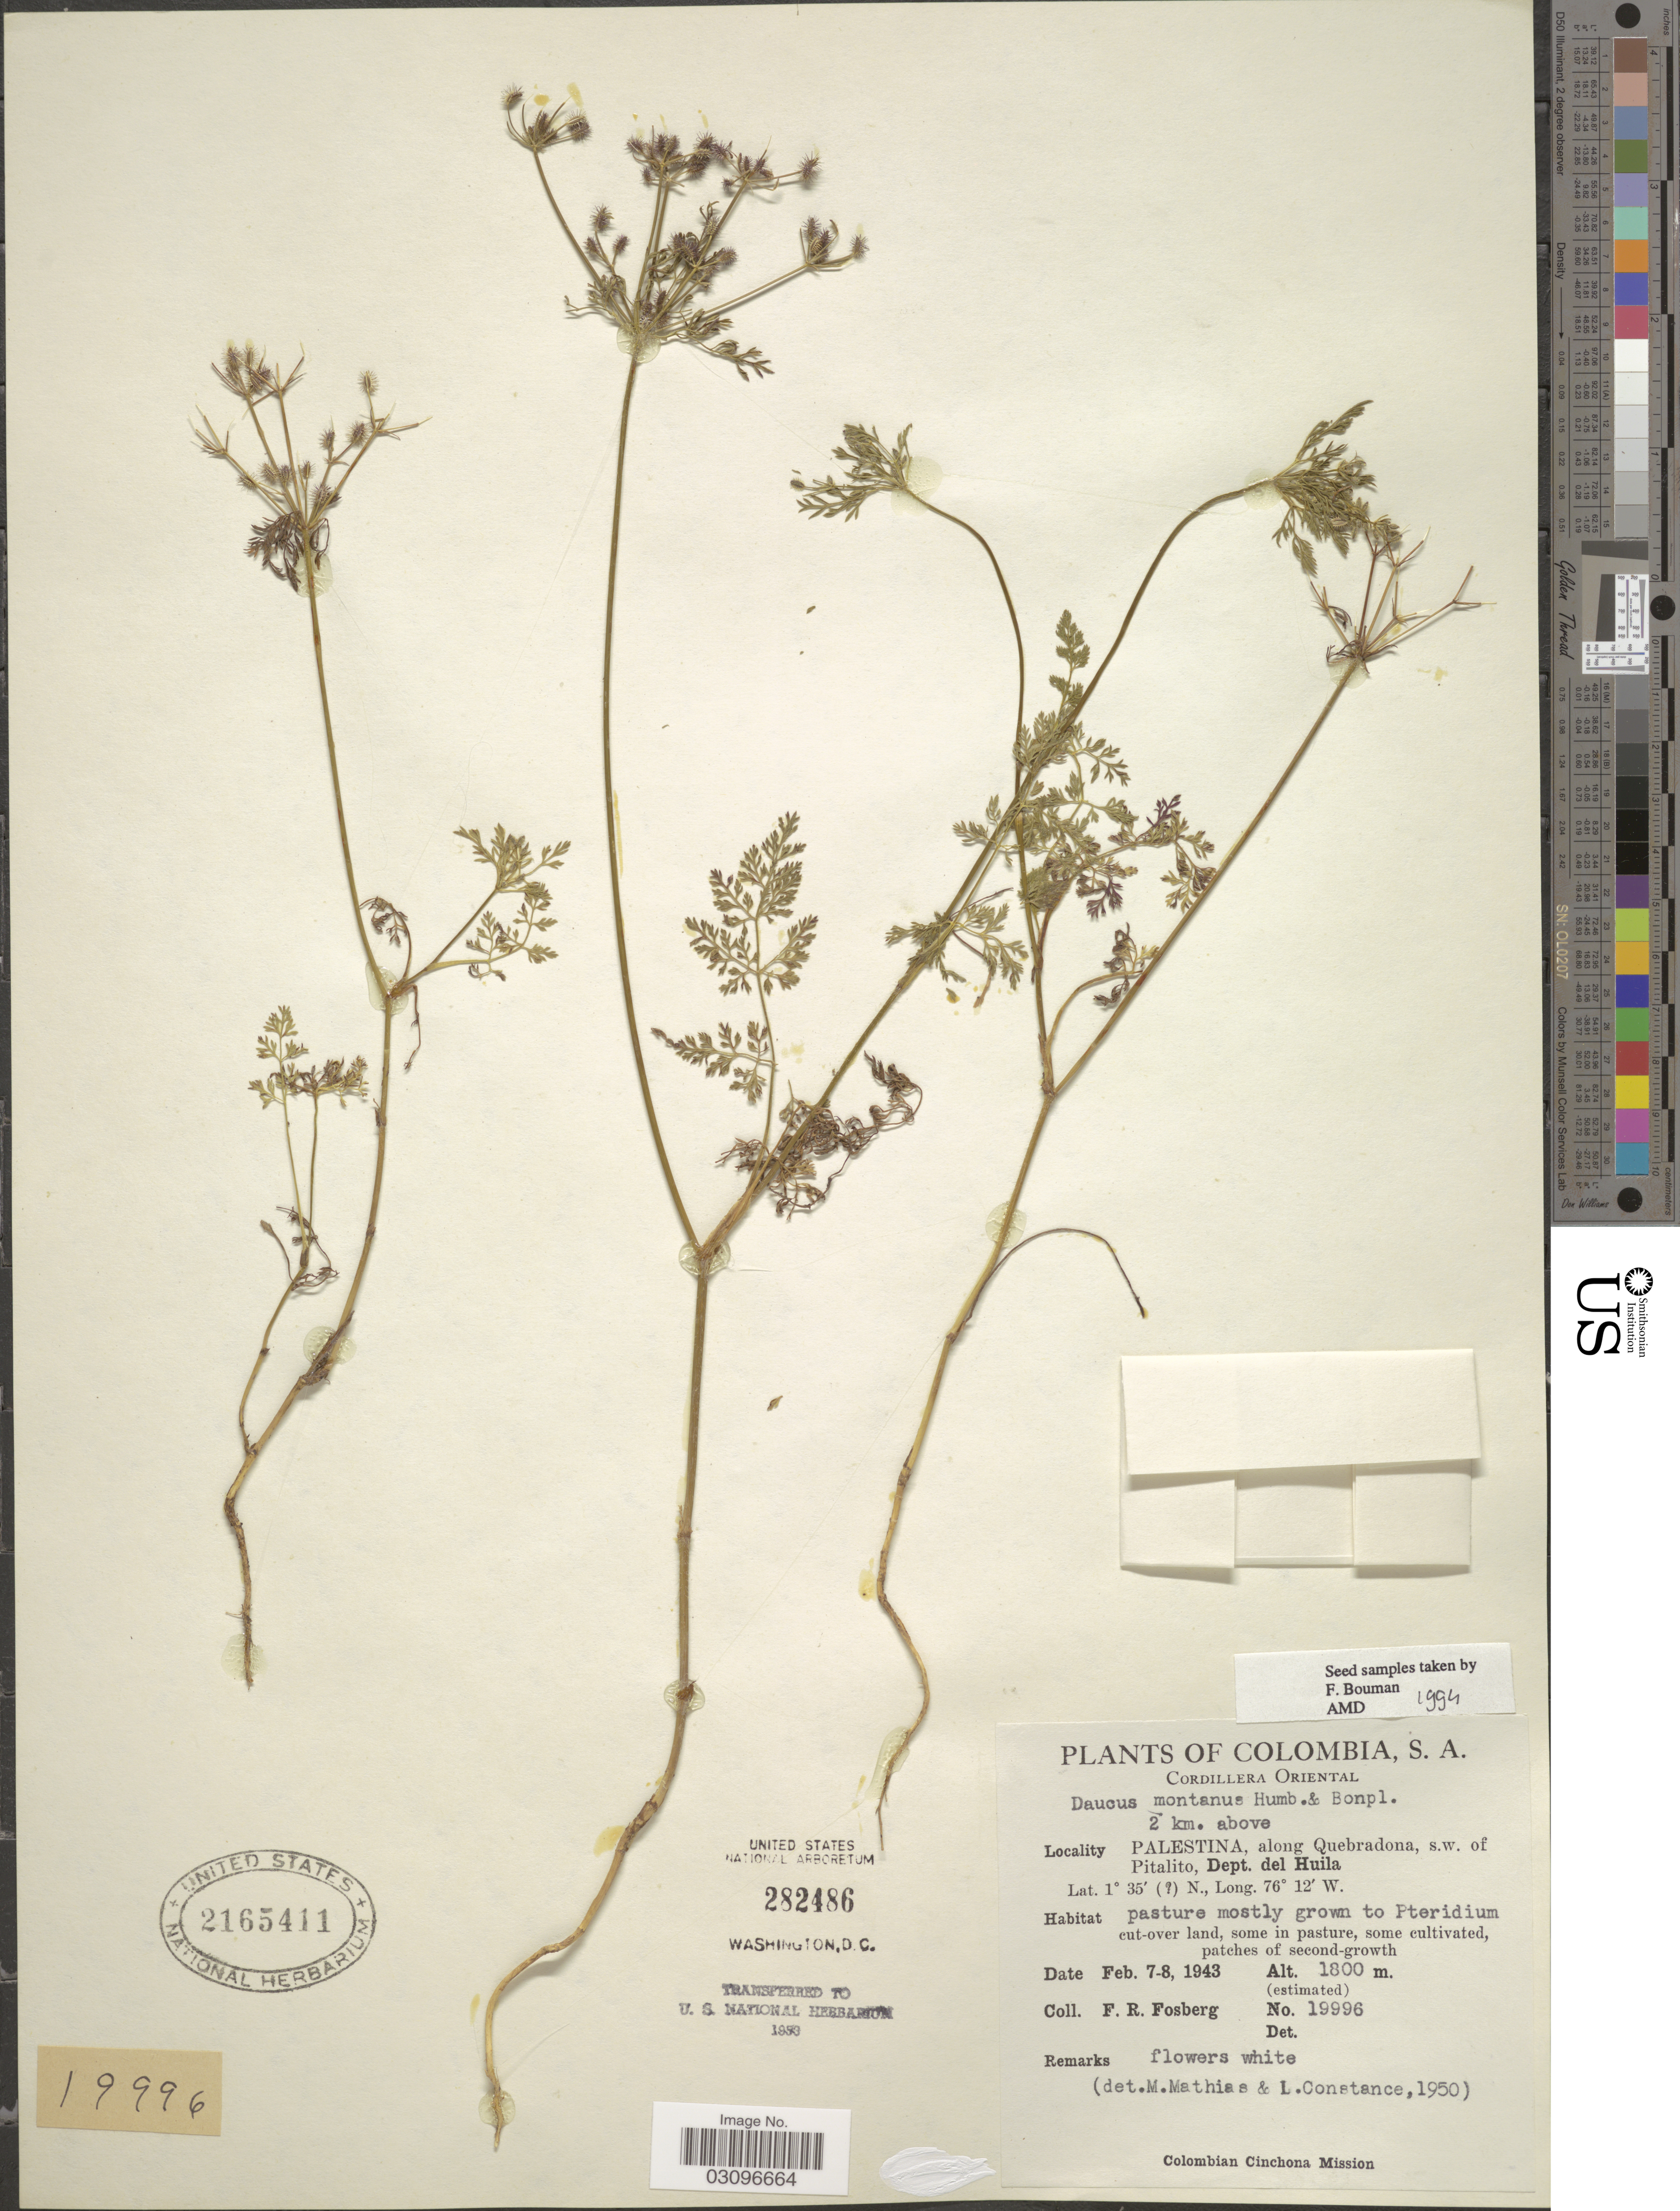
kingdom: Plantae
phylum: Tracheophyta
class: Magnoliopsida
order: Apiales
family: Apiaceae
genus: Daucus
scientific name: Daucus montanus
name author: Humb. & Bonpl. ex Spreng.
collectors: F. R. Fosberg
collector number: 19996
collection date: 1943-02-07/1943-02-08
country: Colombia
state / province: Huila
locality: Cordillera Oriental, Palestina, along Quebradona, s.w. of Pitalito, Dept. del Huila.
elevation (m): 1800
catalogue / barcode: US 2165411